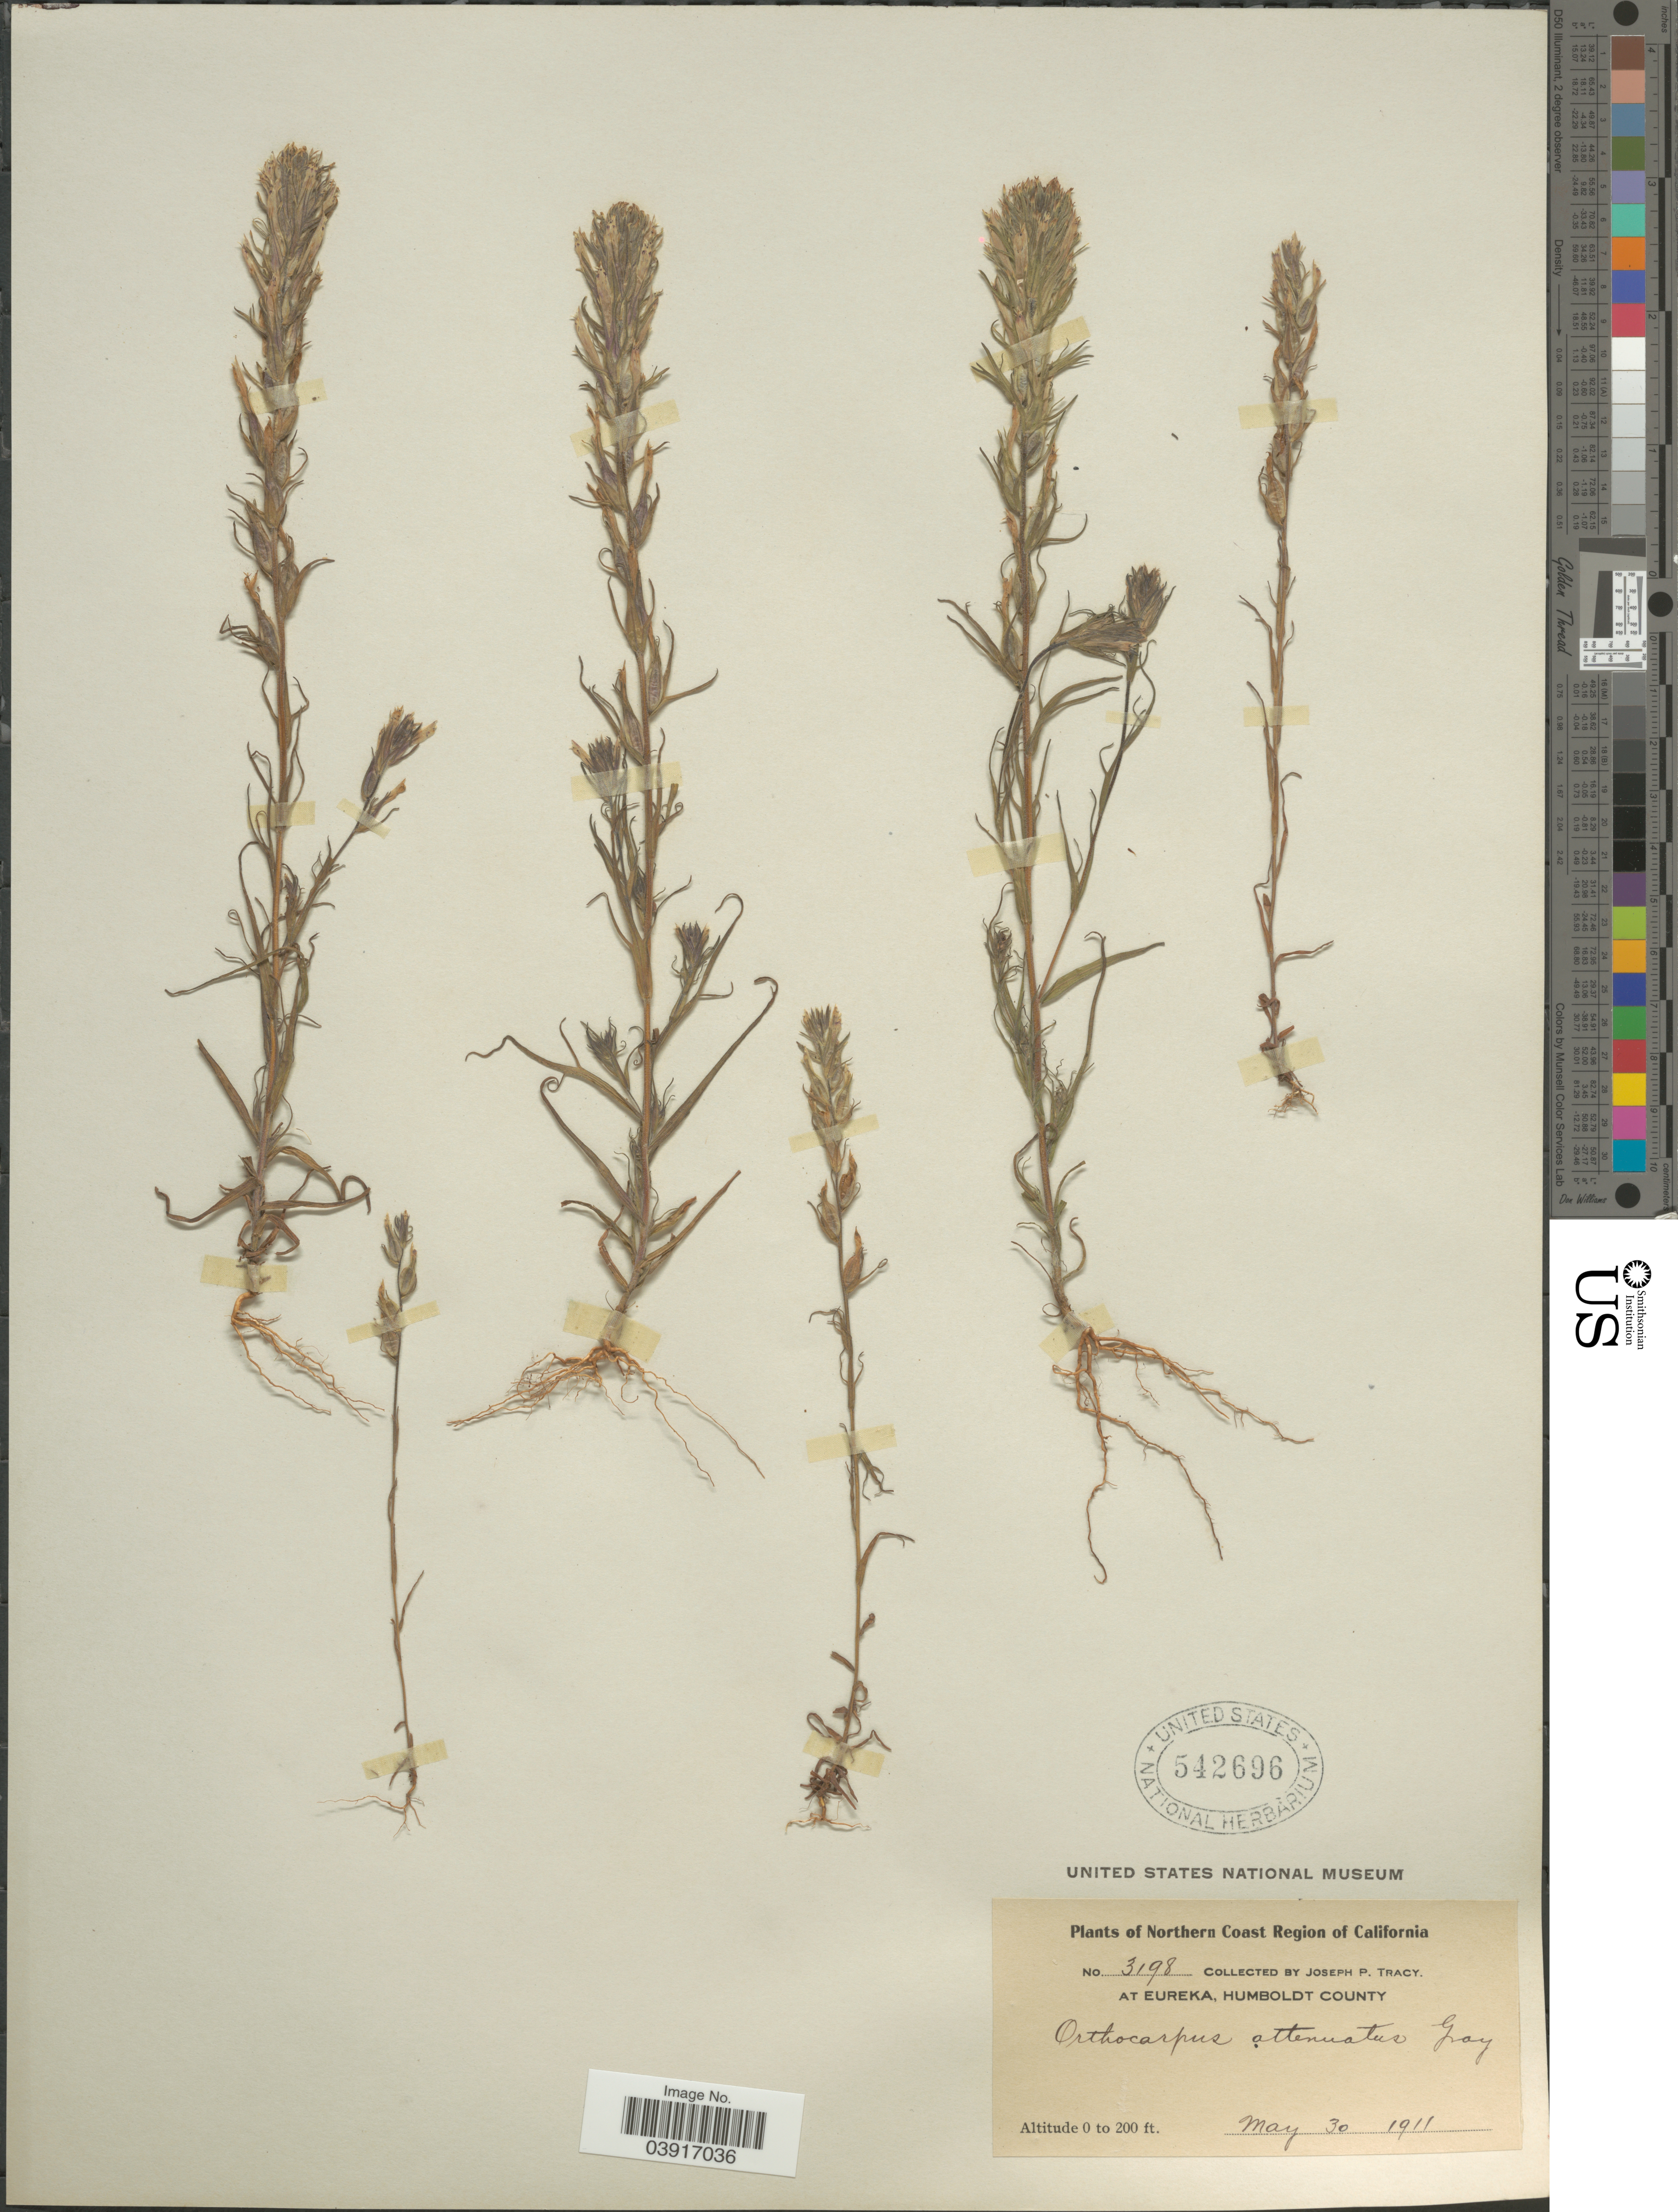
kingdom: Plantae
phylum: Tracheophyta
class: Magnoliopsida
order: Lamiales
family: Orobanchaceae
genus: Orthocarpus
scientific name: Orthocarpus attenuatus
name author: A. Gray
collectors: J. Tracy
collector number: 3198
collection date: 1911-05-30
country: United States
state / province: California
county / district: Humboldt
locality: Northern Coast Region of California. At Eureka, Humboldt County.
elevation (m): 0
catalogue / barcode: US 542696